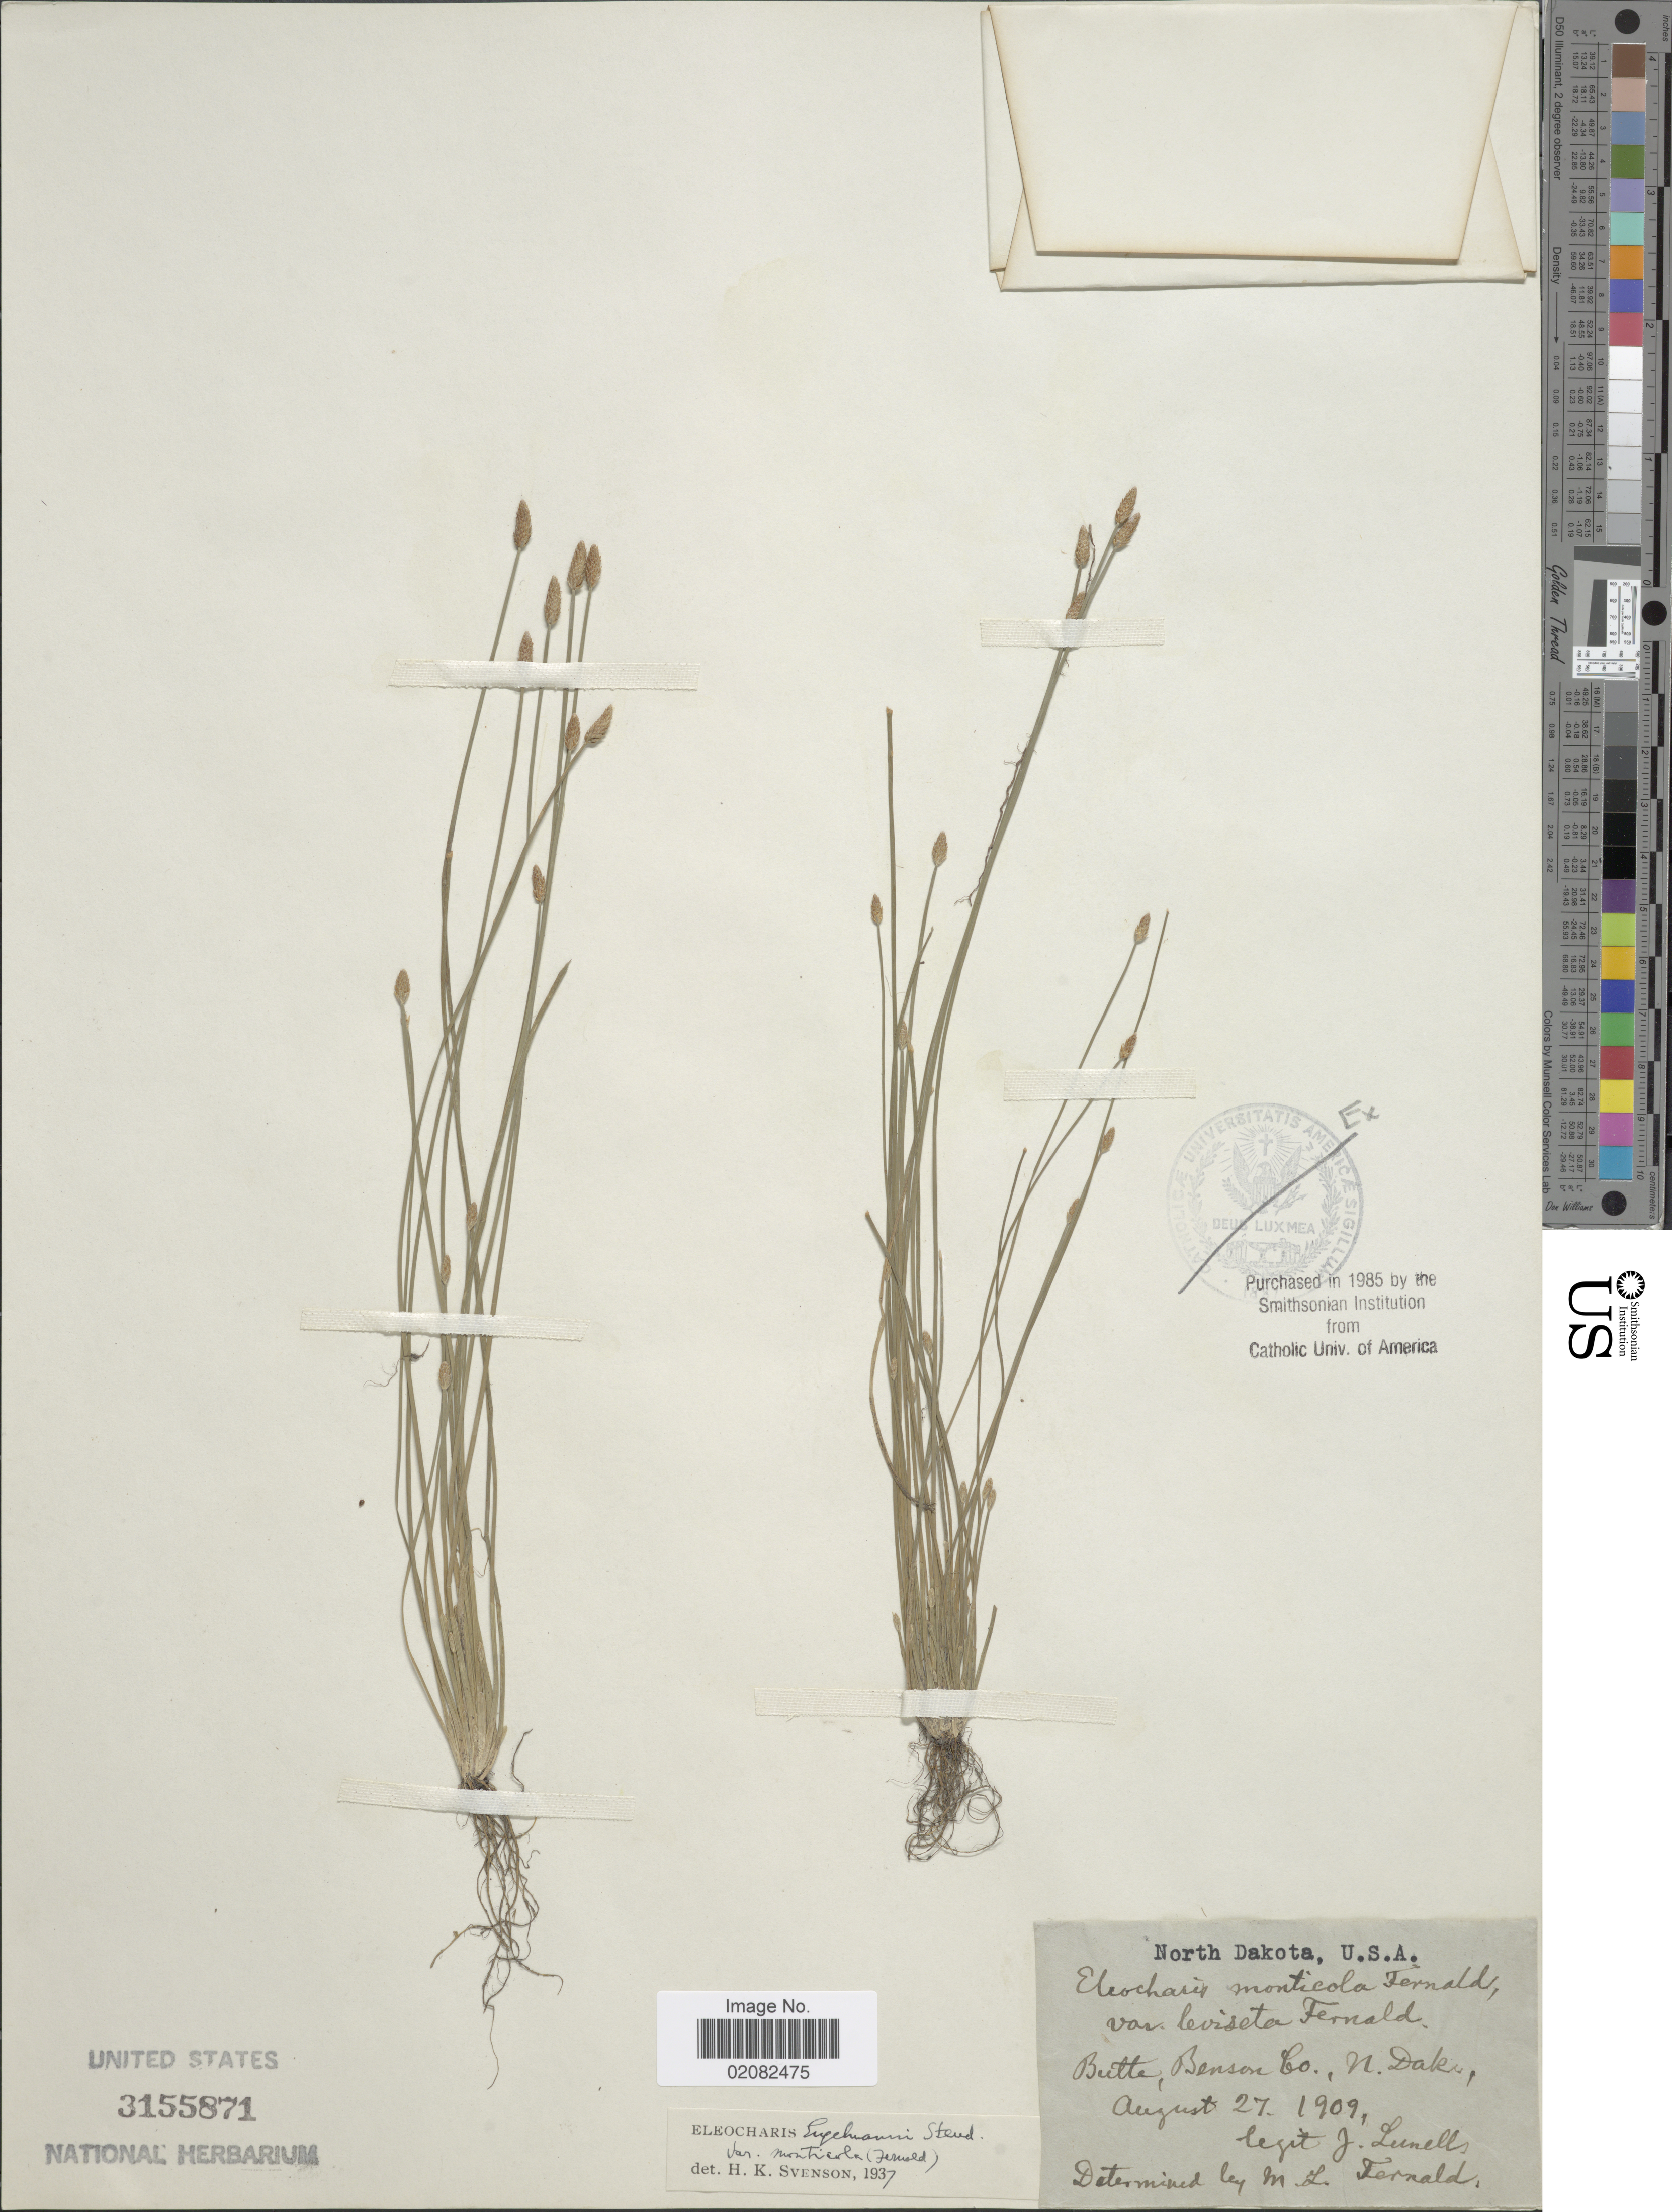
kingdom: Plantae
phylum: Tracheophyta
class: Liliopsida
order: Poales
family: Cyperaceae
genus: Eleocharis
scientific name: Eleocharis engelmannii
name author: Steud.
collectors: J. Lunell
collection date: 1909-08-27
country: United States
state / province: North Dakota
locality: Butte, Benson Co., N. Dak.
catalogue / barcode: US 3155871